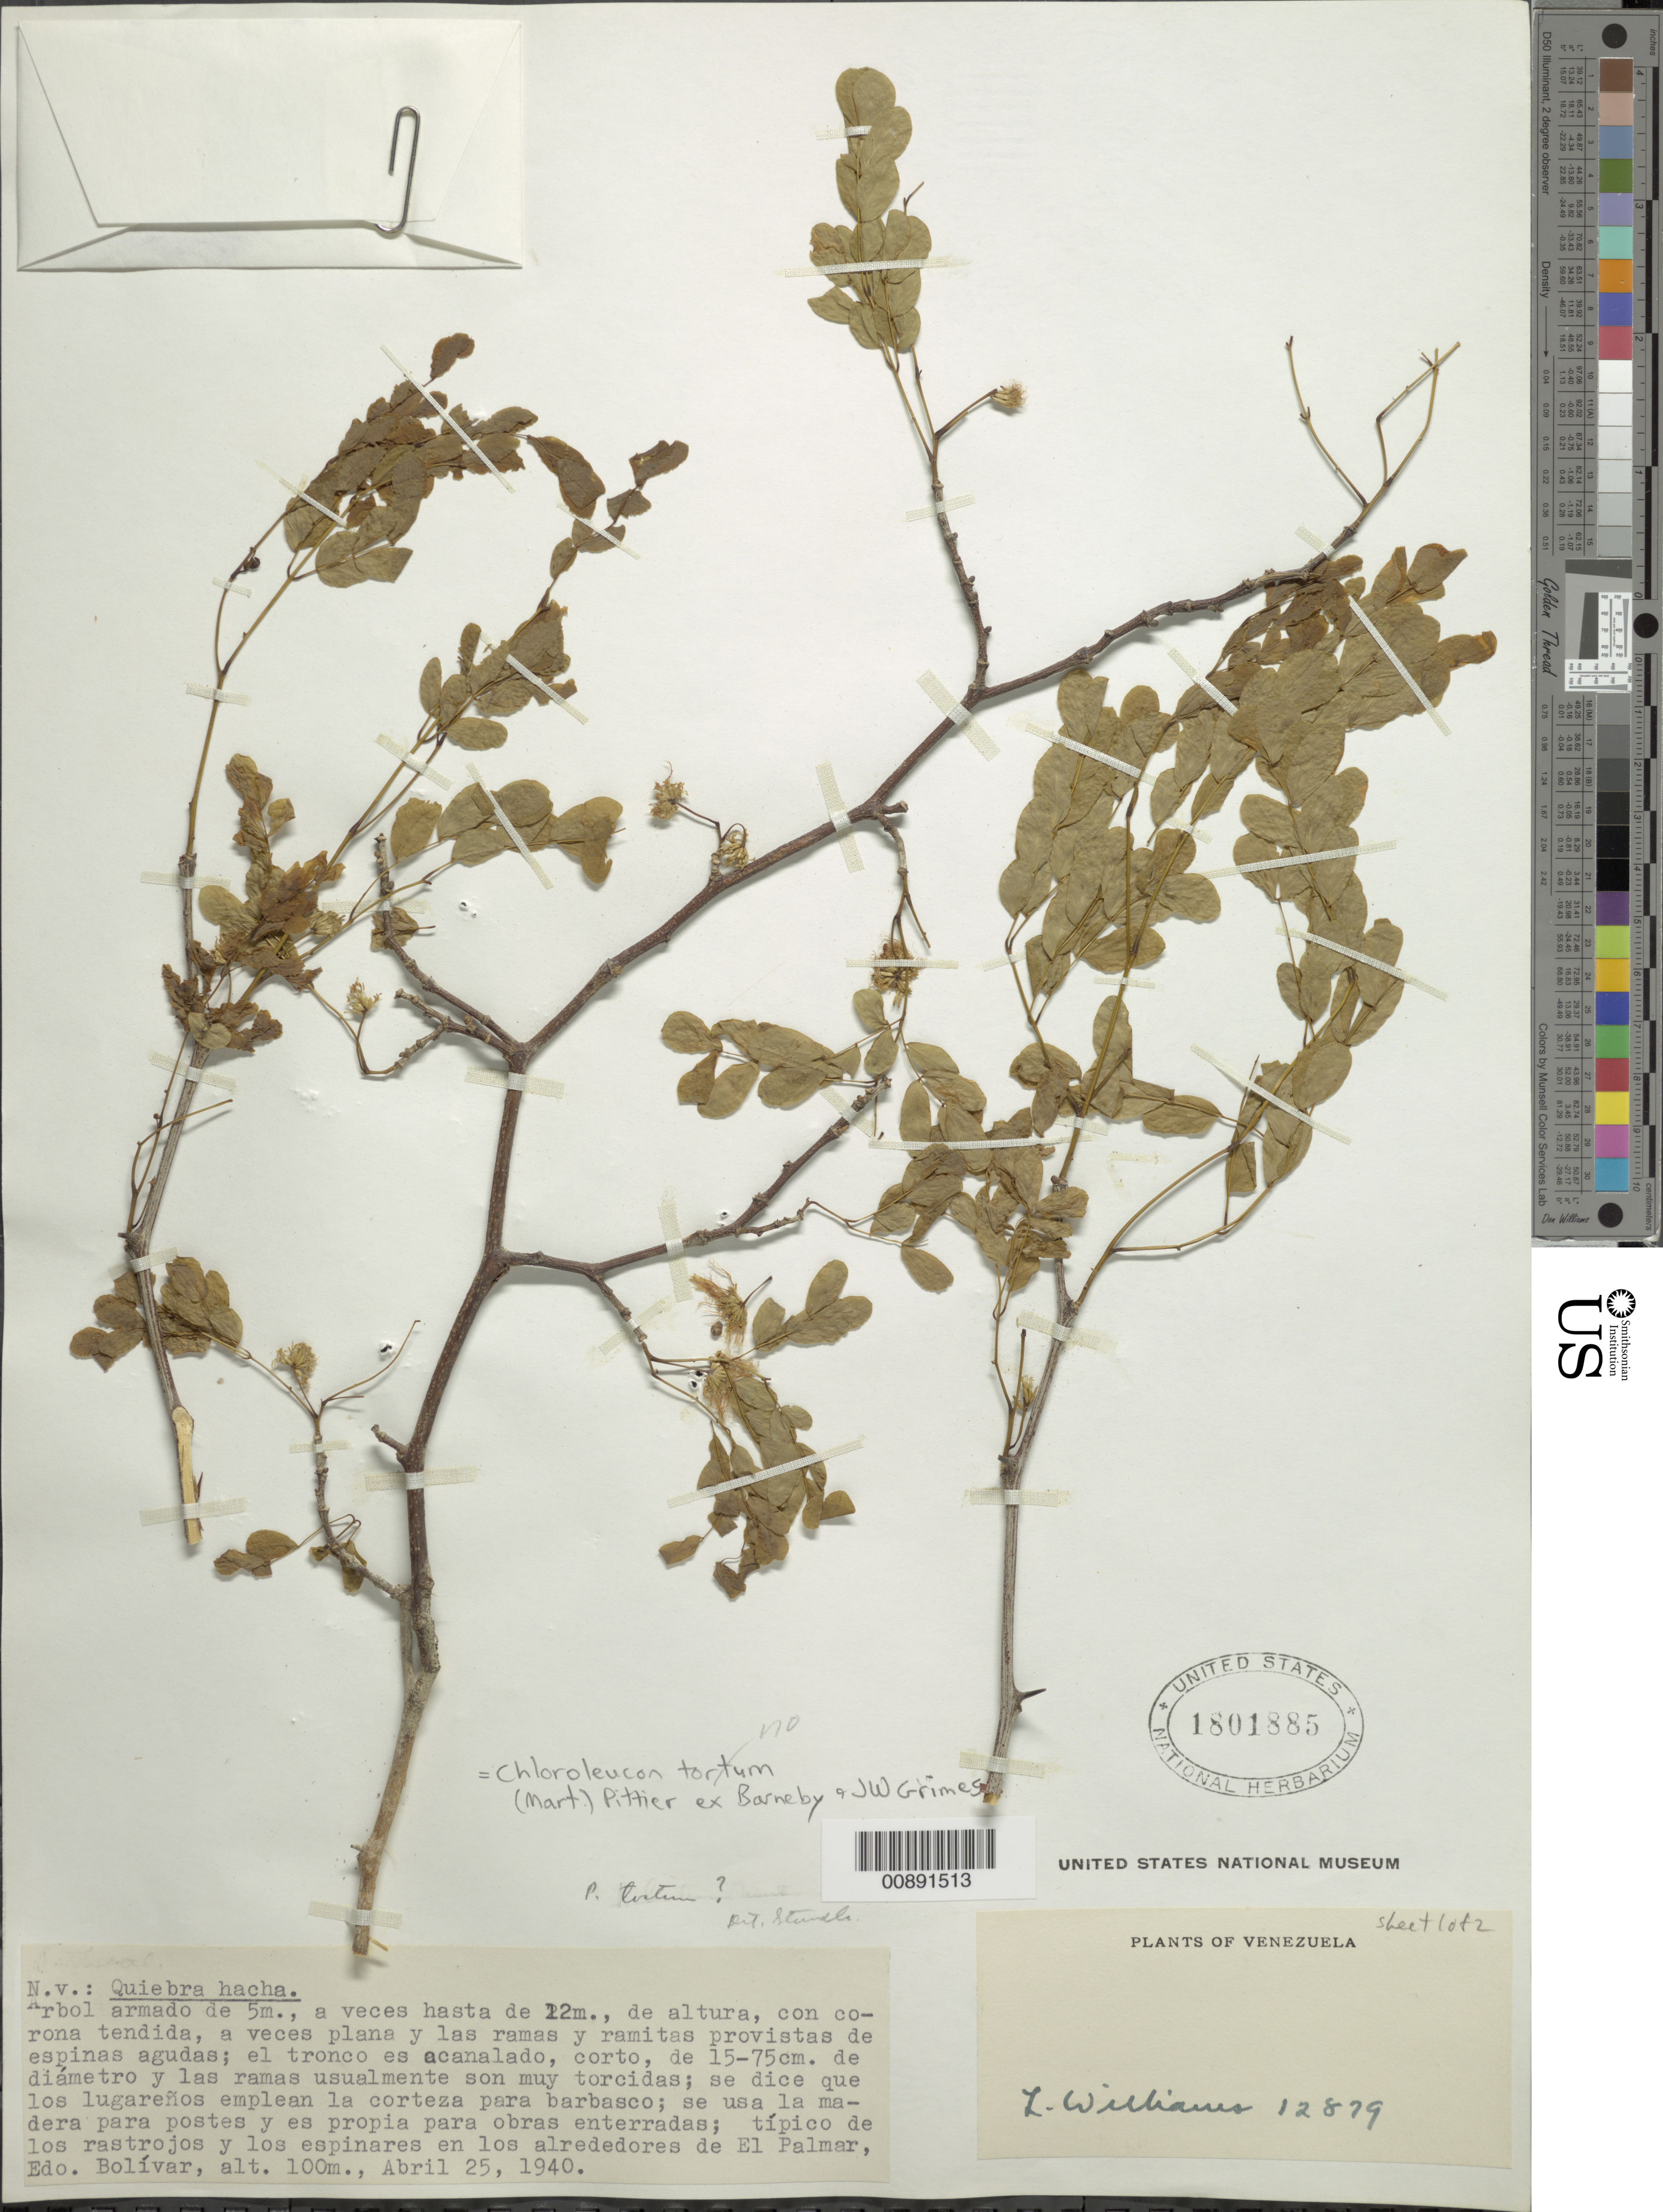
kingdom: Plantae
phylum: Tracheophyta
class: Magnoliopsida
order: Fabales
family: Fabaceae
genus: Chloroleucon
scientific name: Chloroleucon sp.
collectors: Ll. Williams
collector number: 12879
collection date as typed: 25-Apr-40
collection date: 1940-04-25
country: Venezuela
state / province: Bolívar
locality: El Palmar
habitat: Rastrojos y los epinares en los alrededores de El Palmar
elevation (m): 100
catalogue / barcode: US 1801885